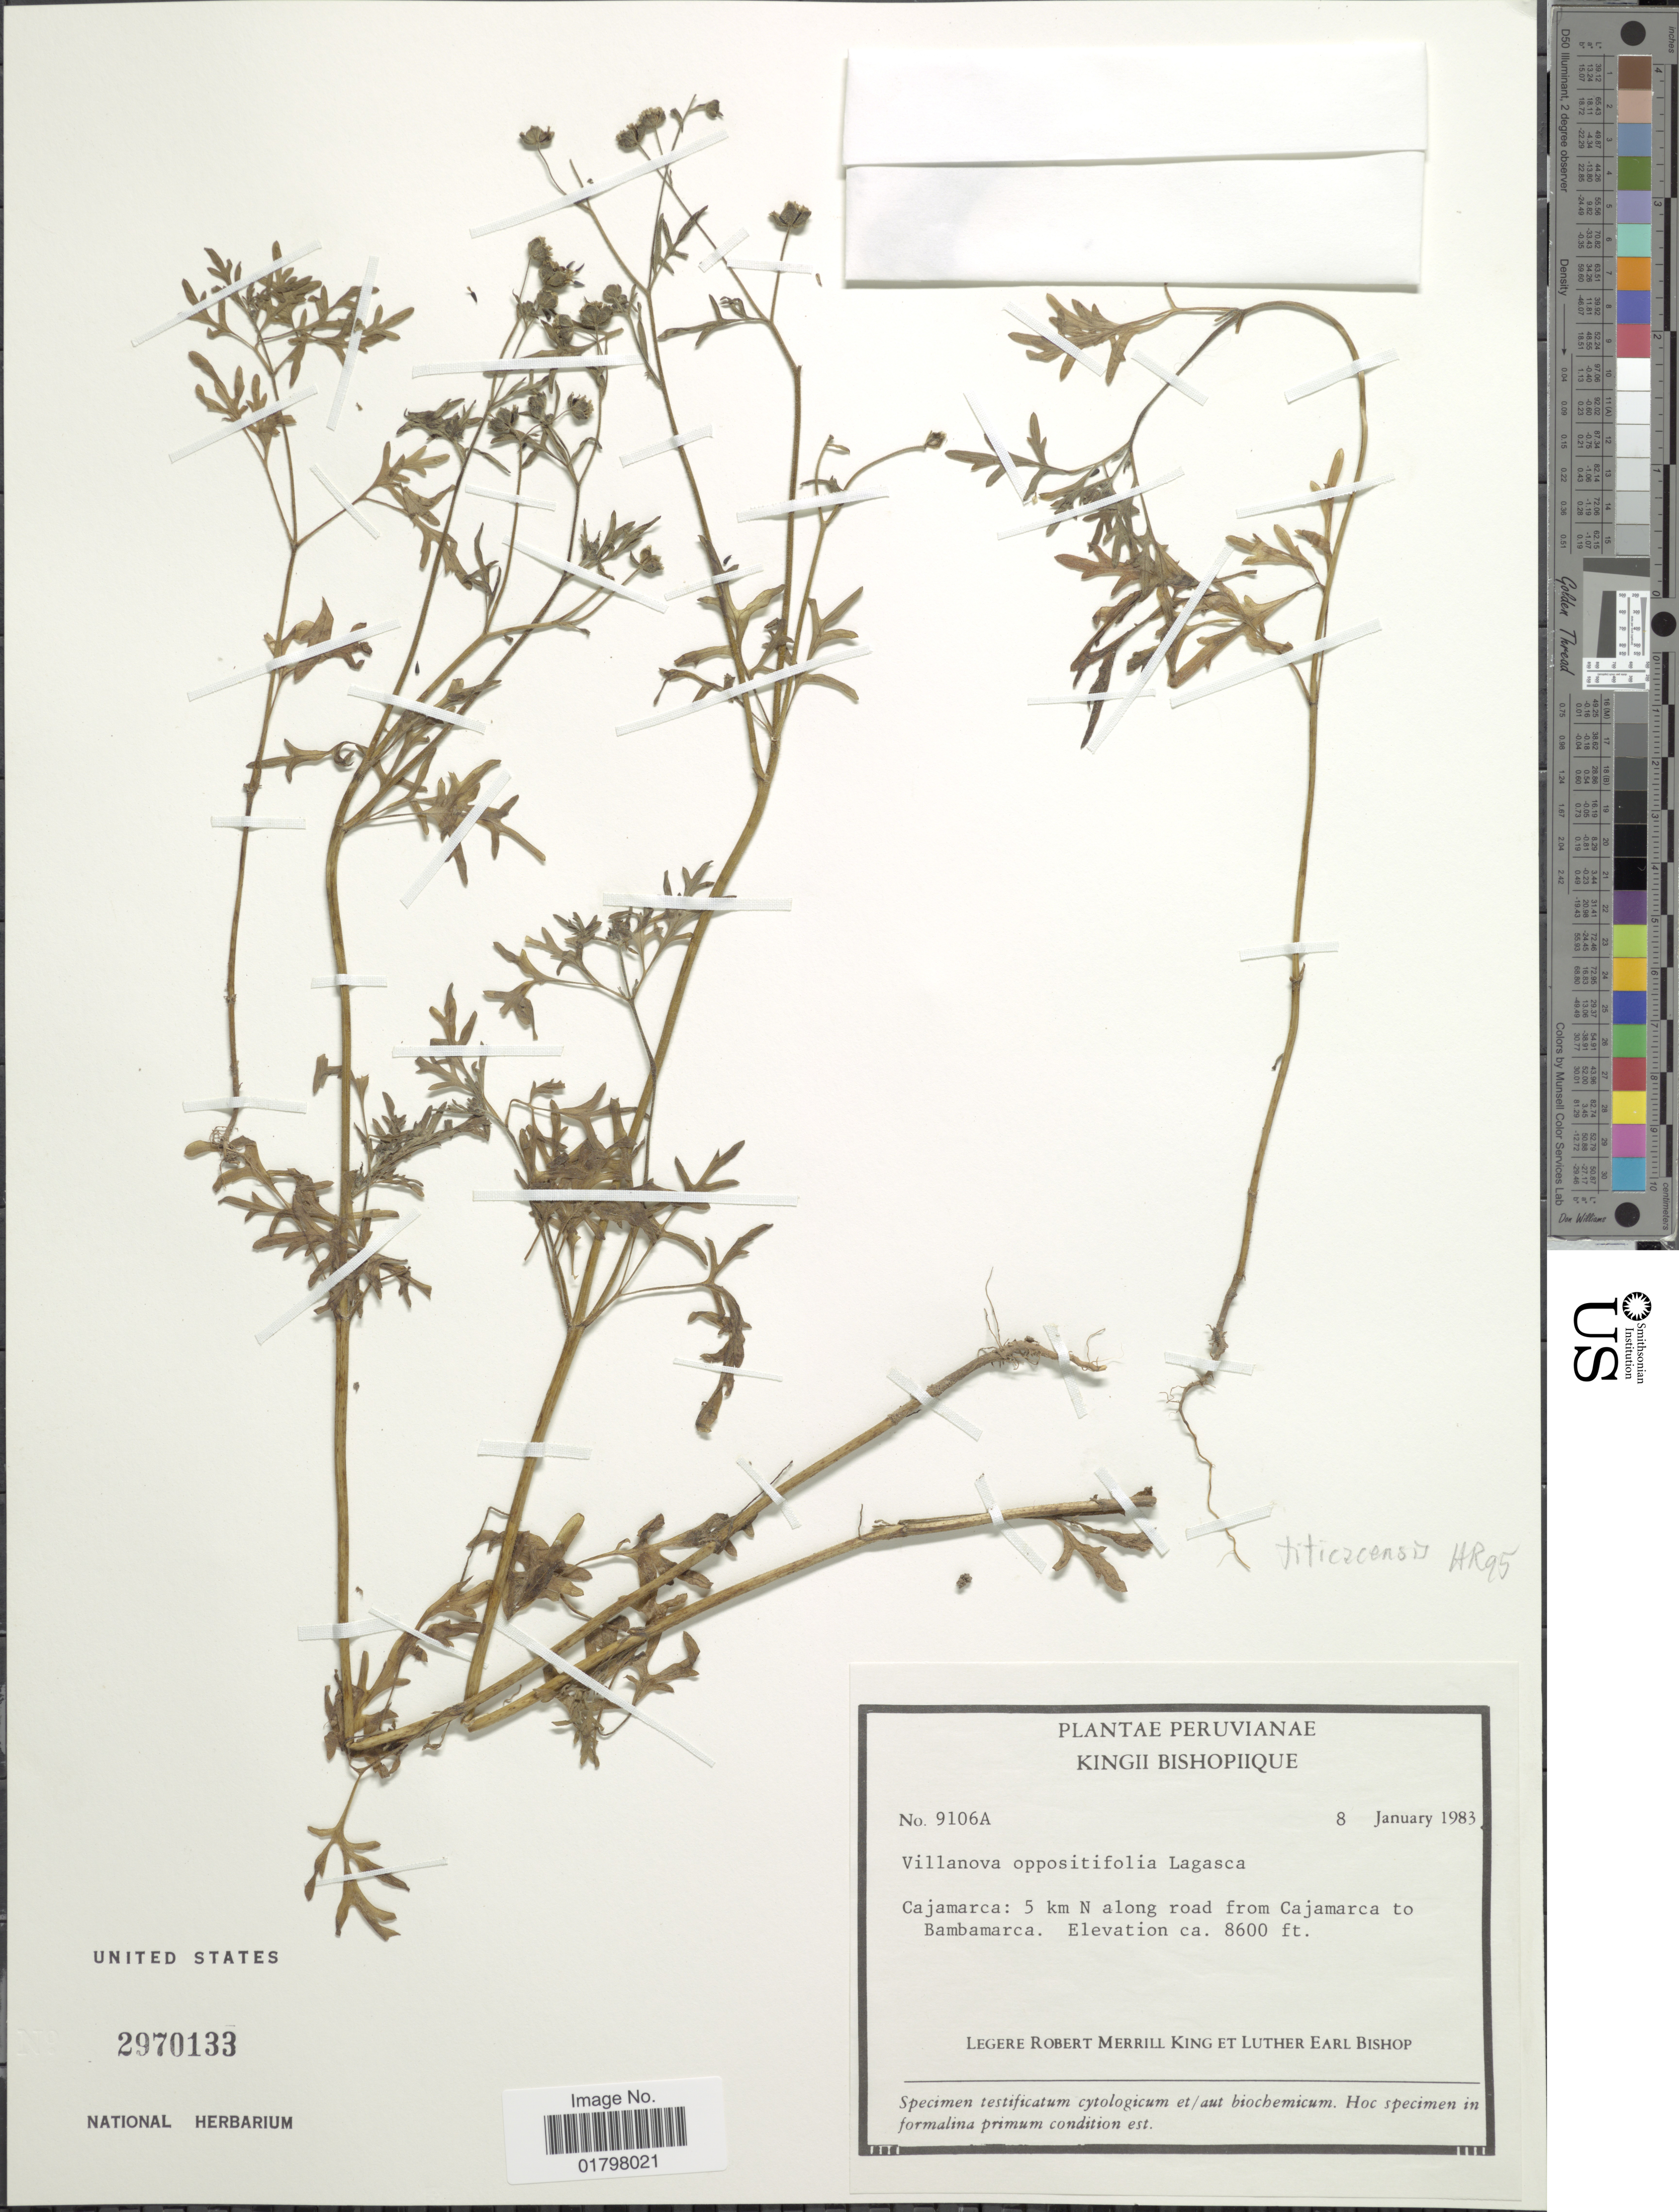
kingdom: Plantae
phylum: Tracheophyta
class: Magnoliopsida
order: Asterales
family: Asteraceae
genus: Vasquesia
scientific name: Vasquesia titicacensis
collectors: R. M. King & L. E. Bishop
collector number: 9106A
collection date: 1983-01-08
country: Peru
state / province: Cajamarca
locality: Cajamarca: 5 km N along road from Cajamarca to Bambamarca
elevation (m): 2621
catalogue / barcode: US 2970133